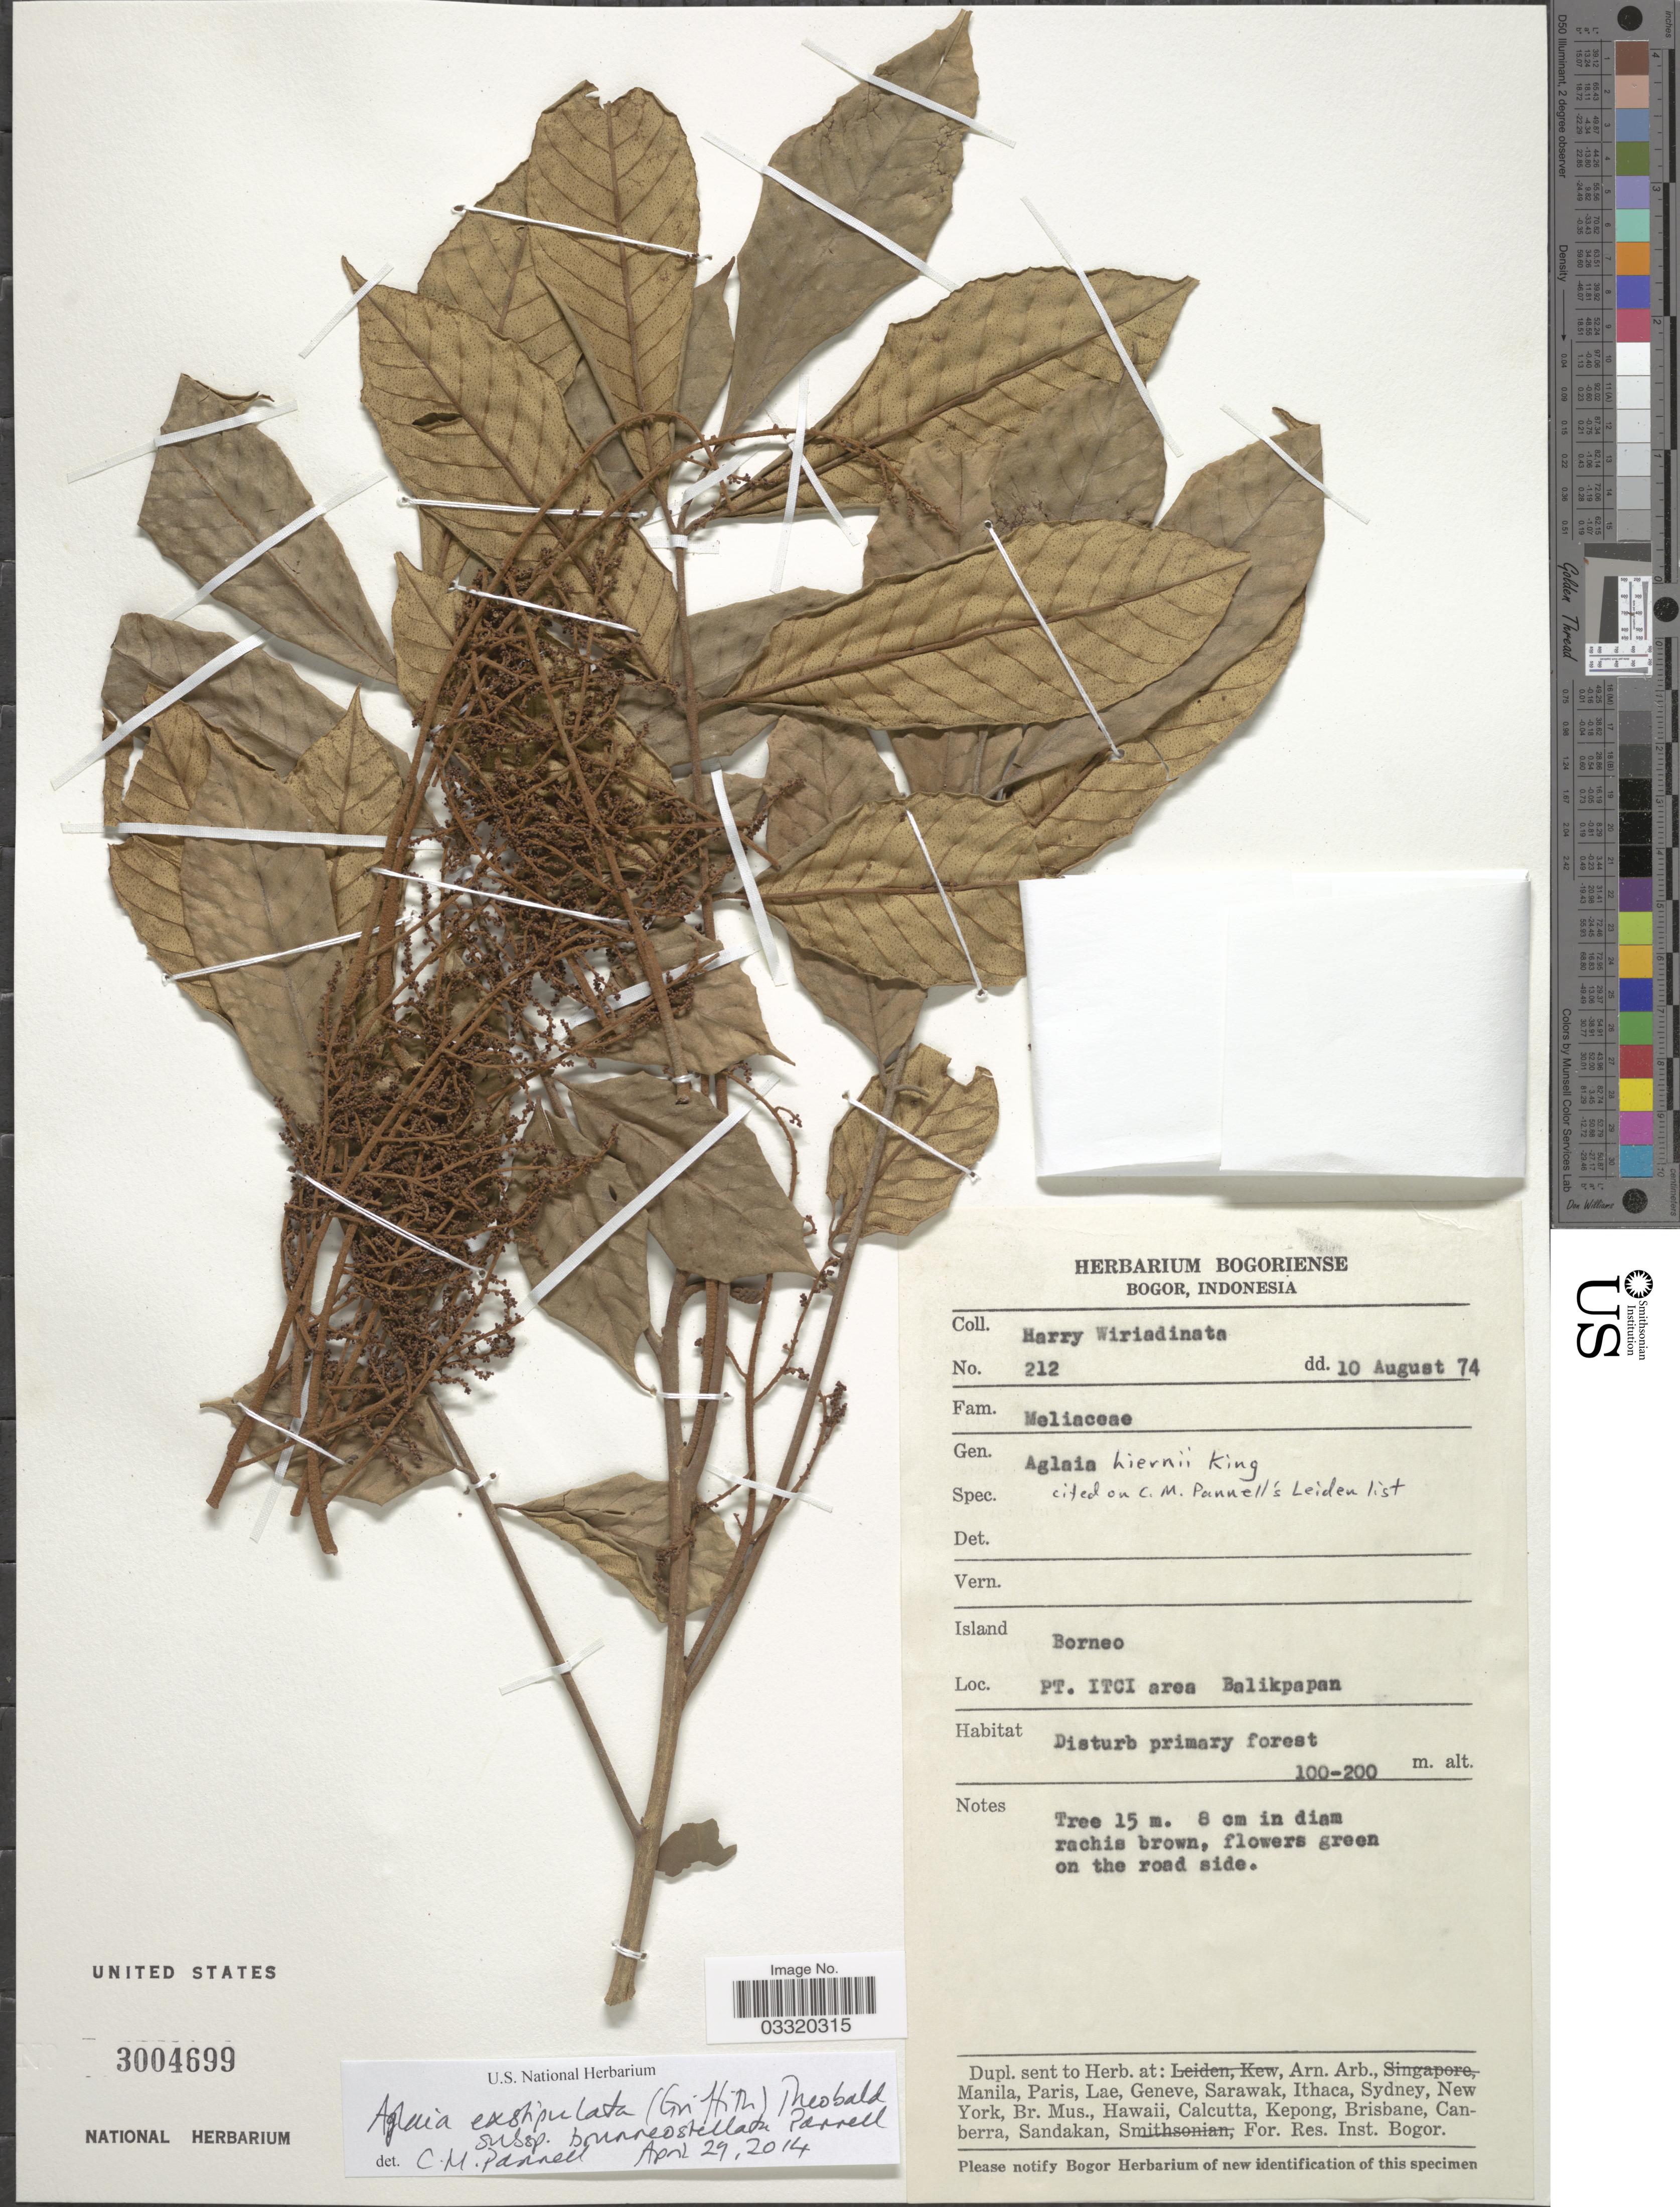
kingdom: Plantae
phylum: Tracheophyta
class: Magnoliopsida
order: Sapindales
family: Meliaceae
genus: Aglaia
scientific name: Aglaia exstipulata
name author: W.L. Theob.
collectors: H. Wiriadinata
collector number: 212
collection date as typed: Transcribed d/m/y: 10/8/74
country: Indonesia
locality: Island Borneo. PT. ITCI area Balikpapan.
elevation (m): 100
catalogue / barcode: US 3004699